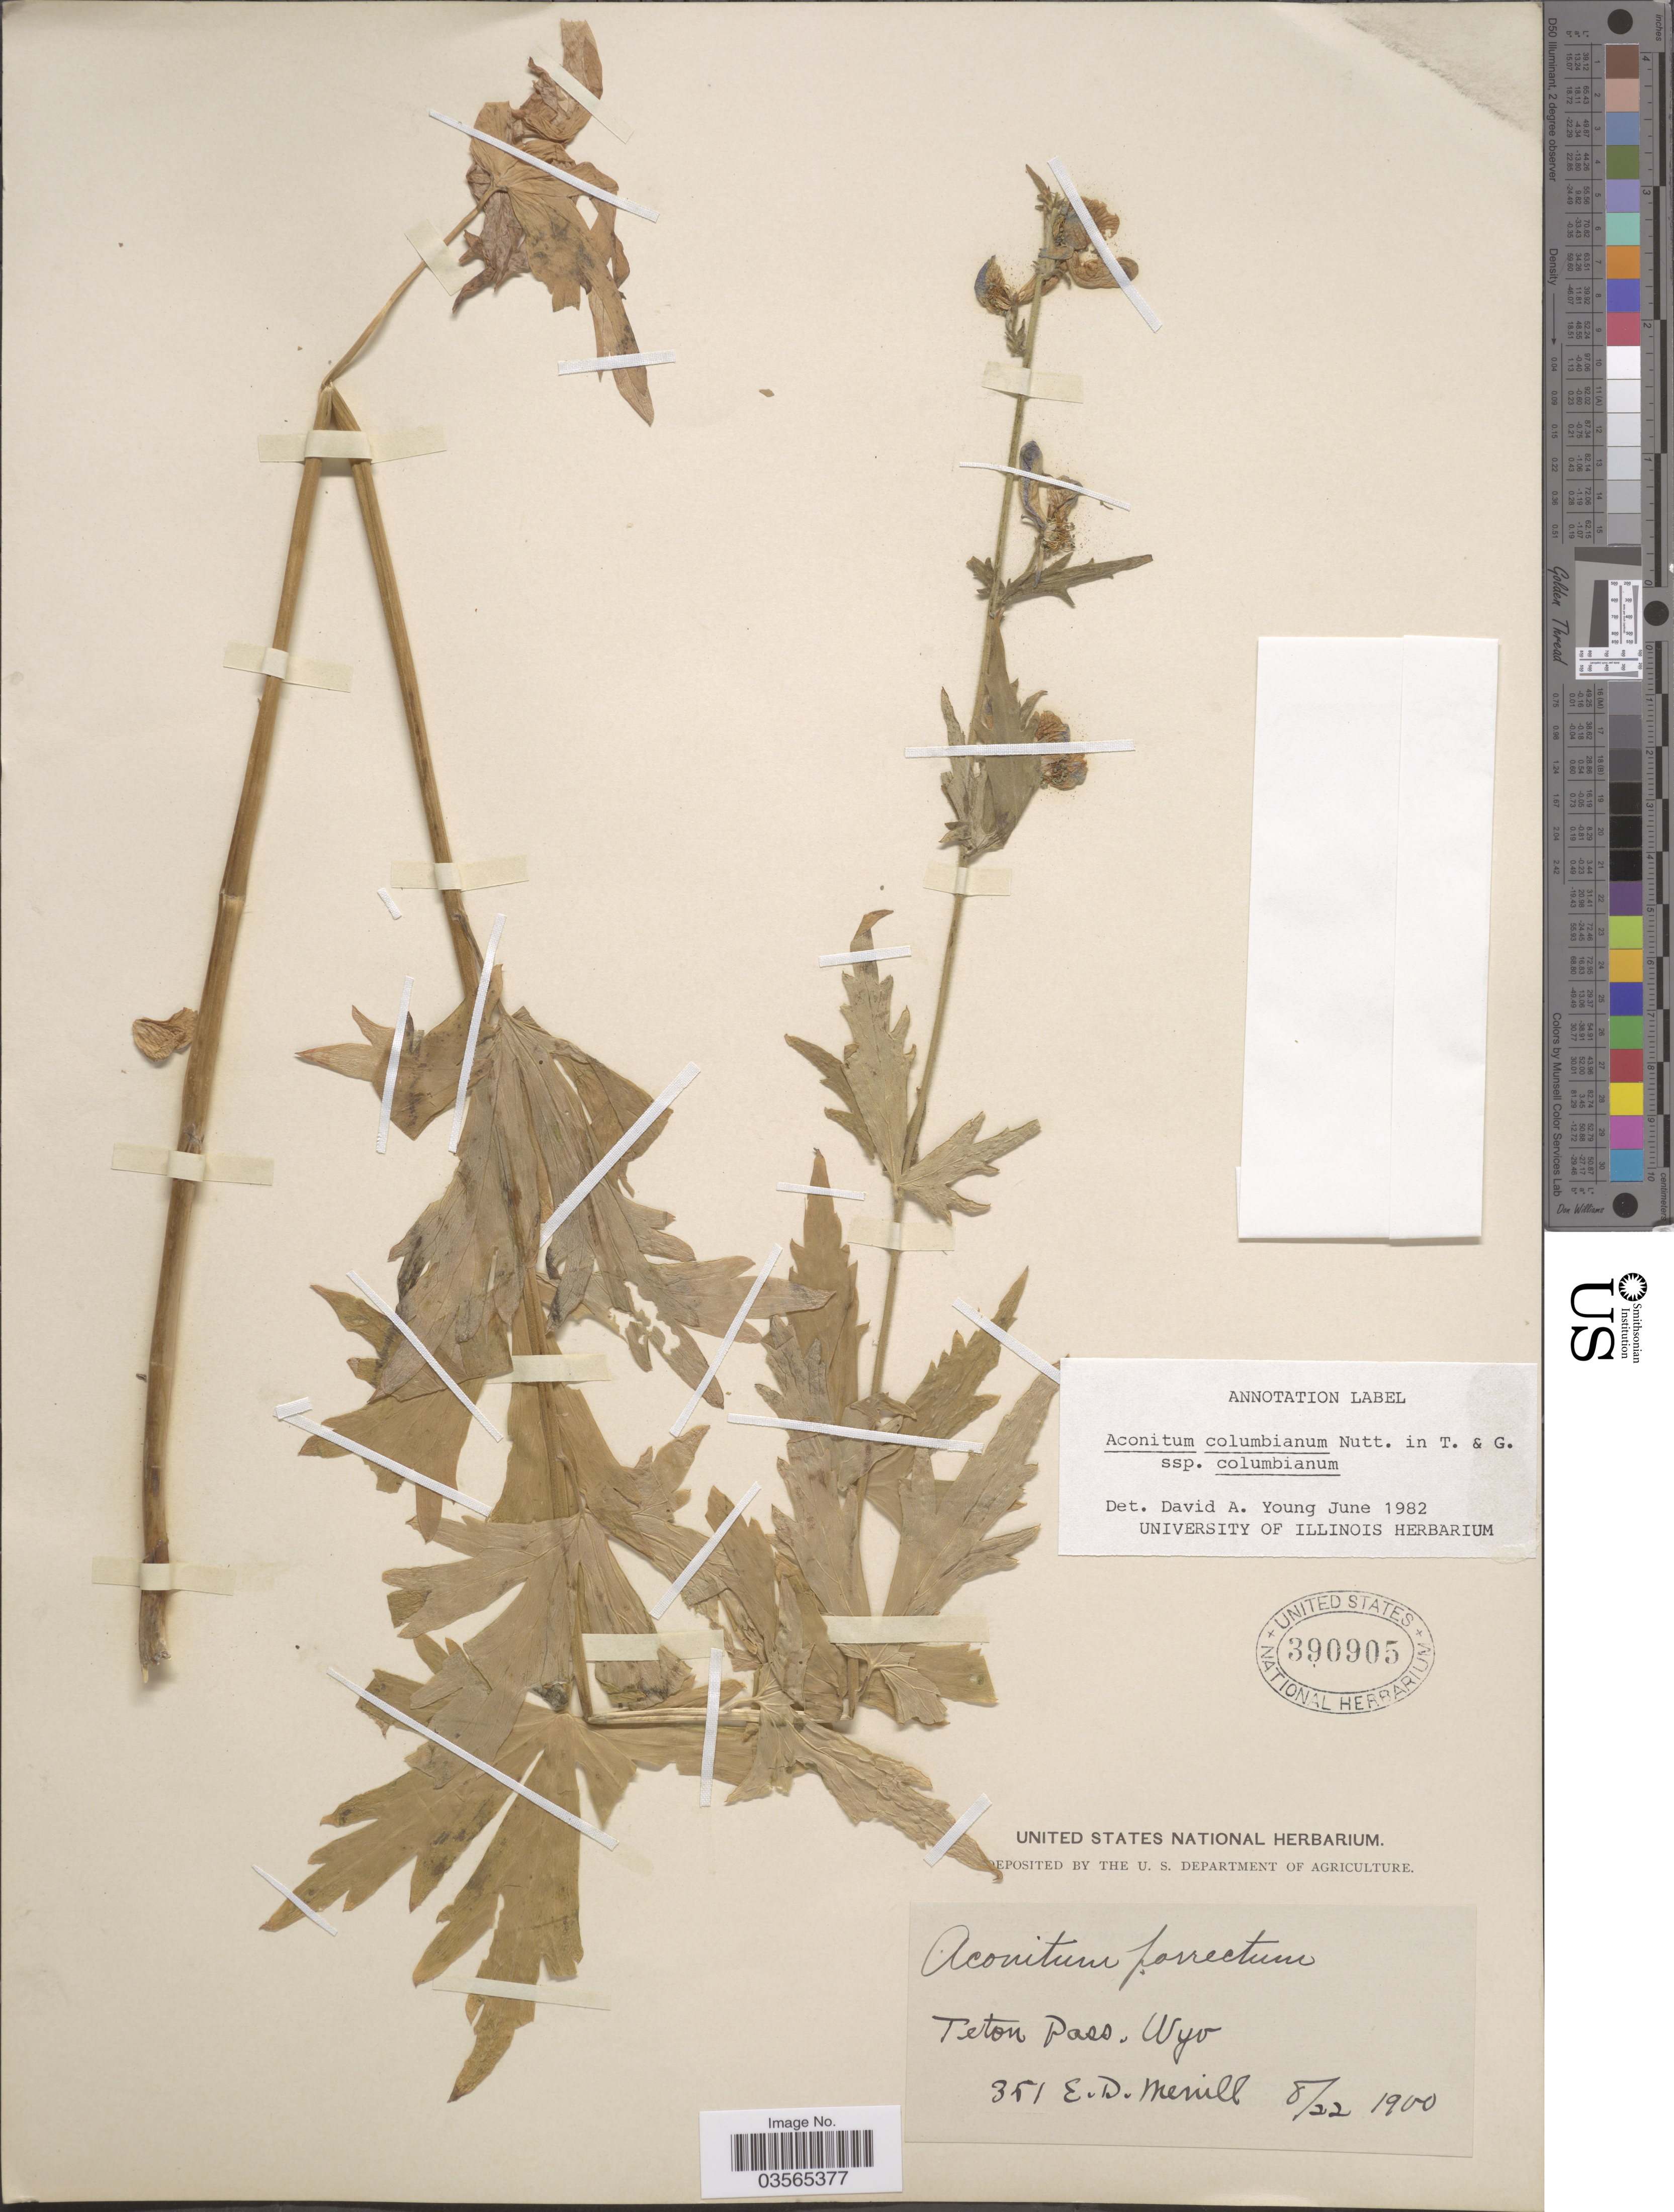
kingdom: Plantae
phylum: Tracheophyta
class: Magnoliopsida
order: Ranunculales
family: Ranunculaceae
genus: Aconitum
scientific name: Aconitum columbianum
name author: Nutt.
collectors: E. D. Merrill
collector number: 361*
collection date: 1900-08-22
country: United States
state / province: Wyoming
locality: Teton Pass.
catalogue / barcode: US 390905